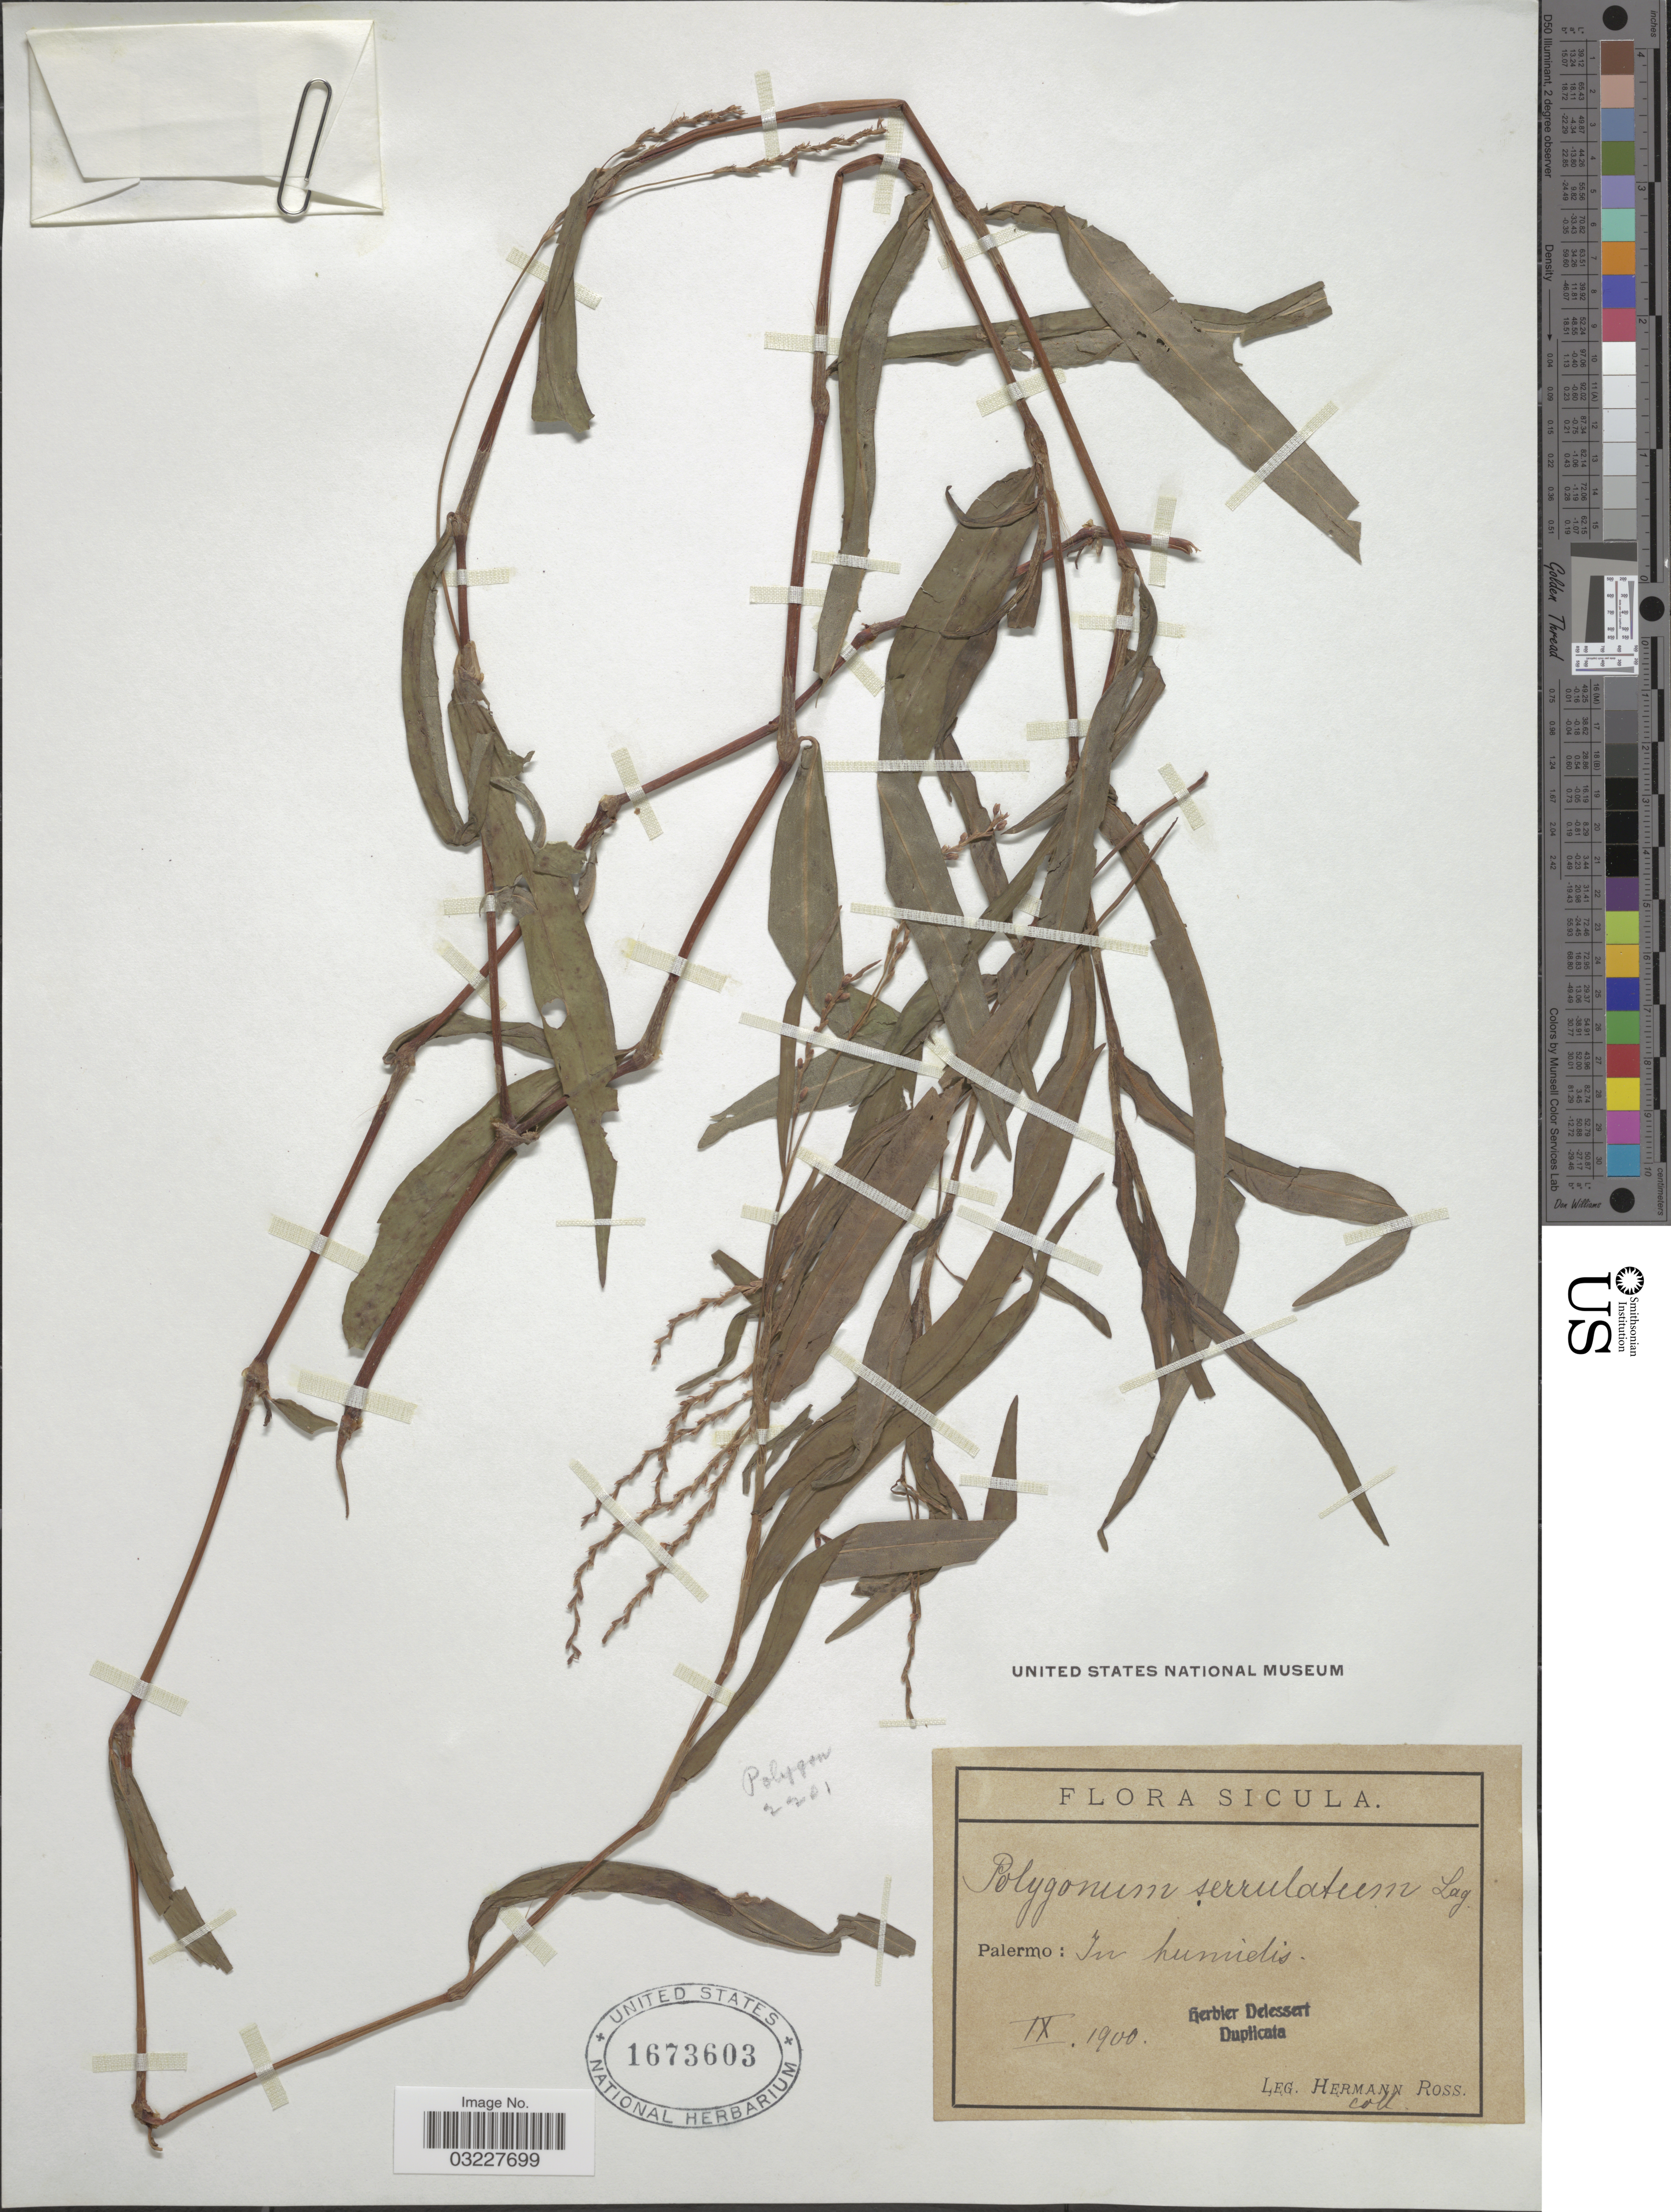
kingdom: Plantae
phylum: Tracheophyta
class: Magnoliopsida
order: Caryophyllales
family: Polygonaceae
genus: Polygonum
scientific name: Polygonum serrulatum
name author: Lag.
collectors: H. Ross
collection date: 1900-09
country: Italy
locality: Sicula. Palermo.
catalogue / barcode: US 1673603